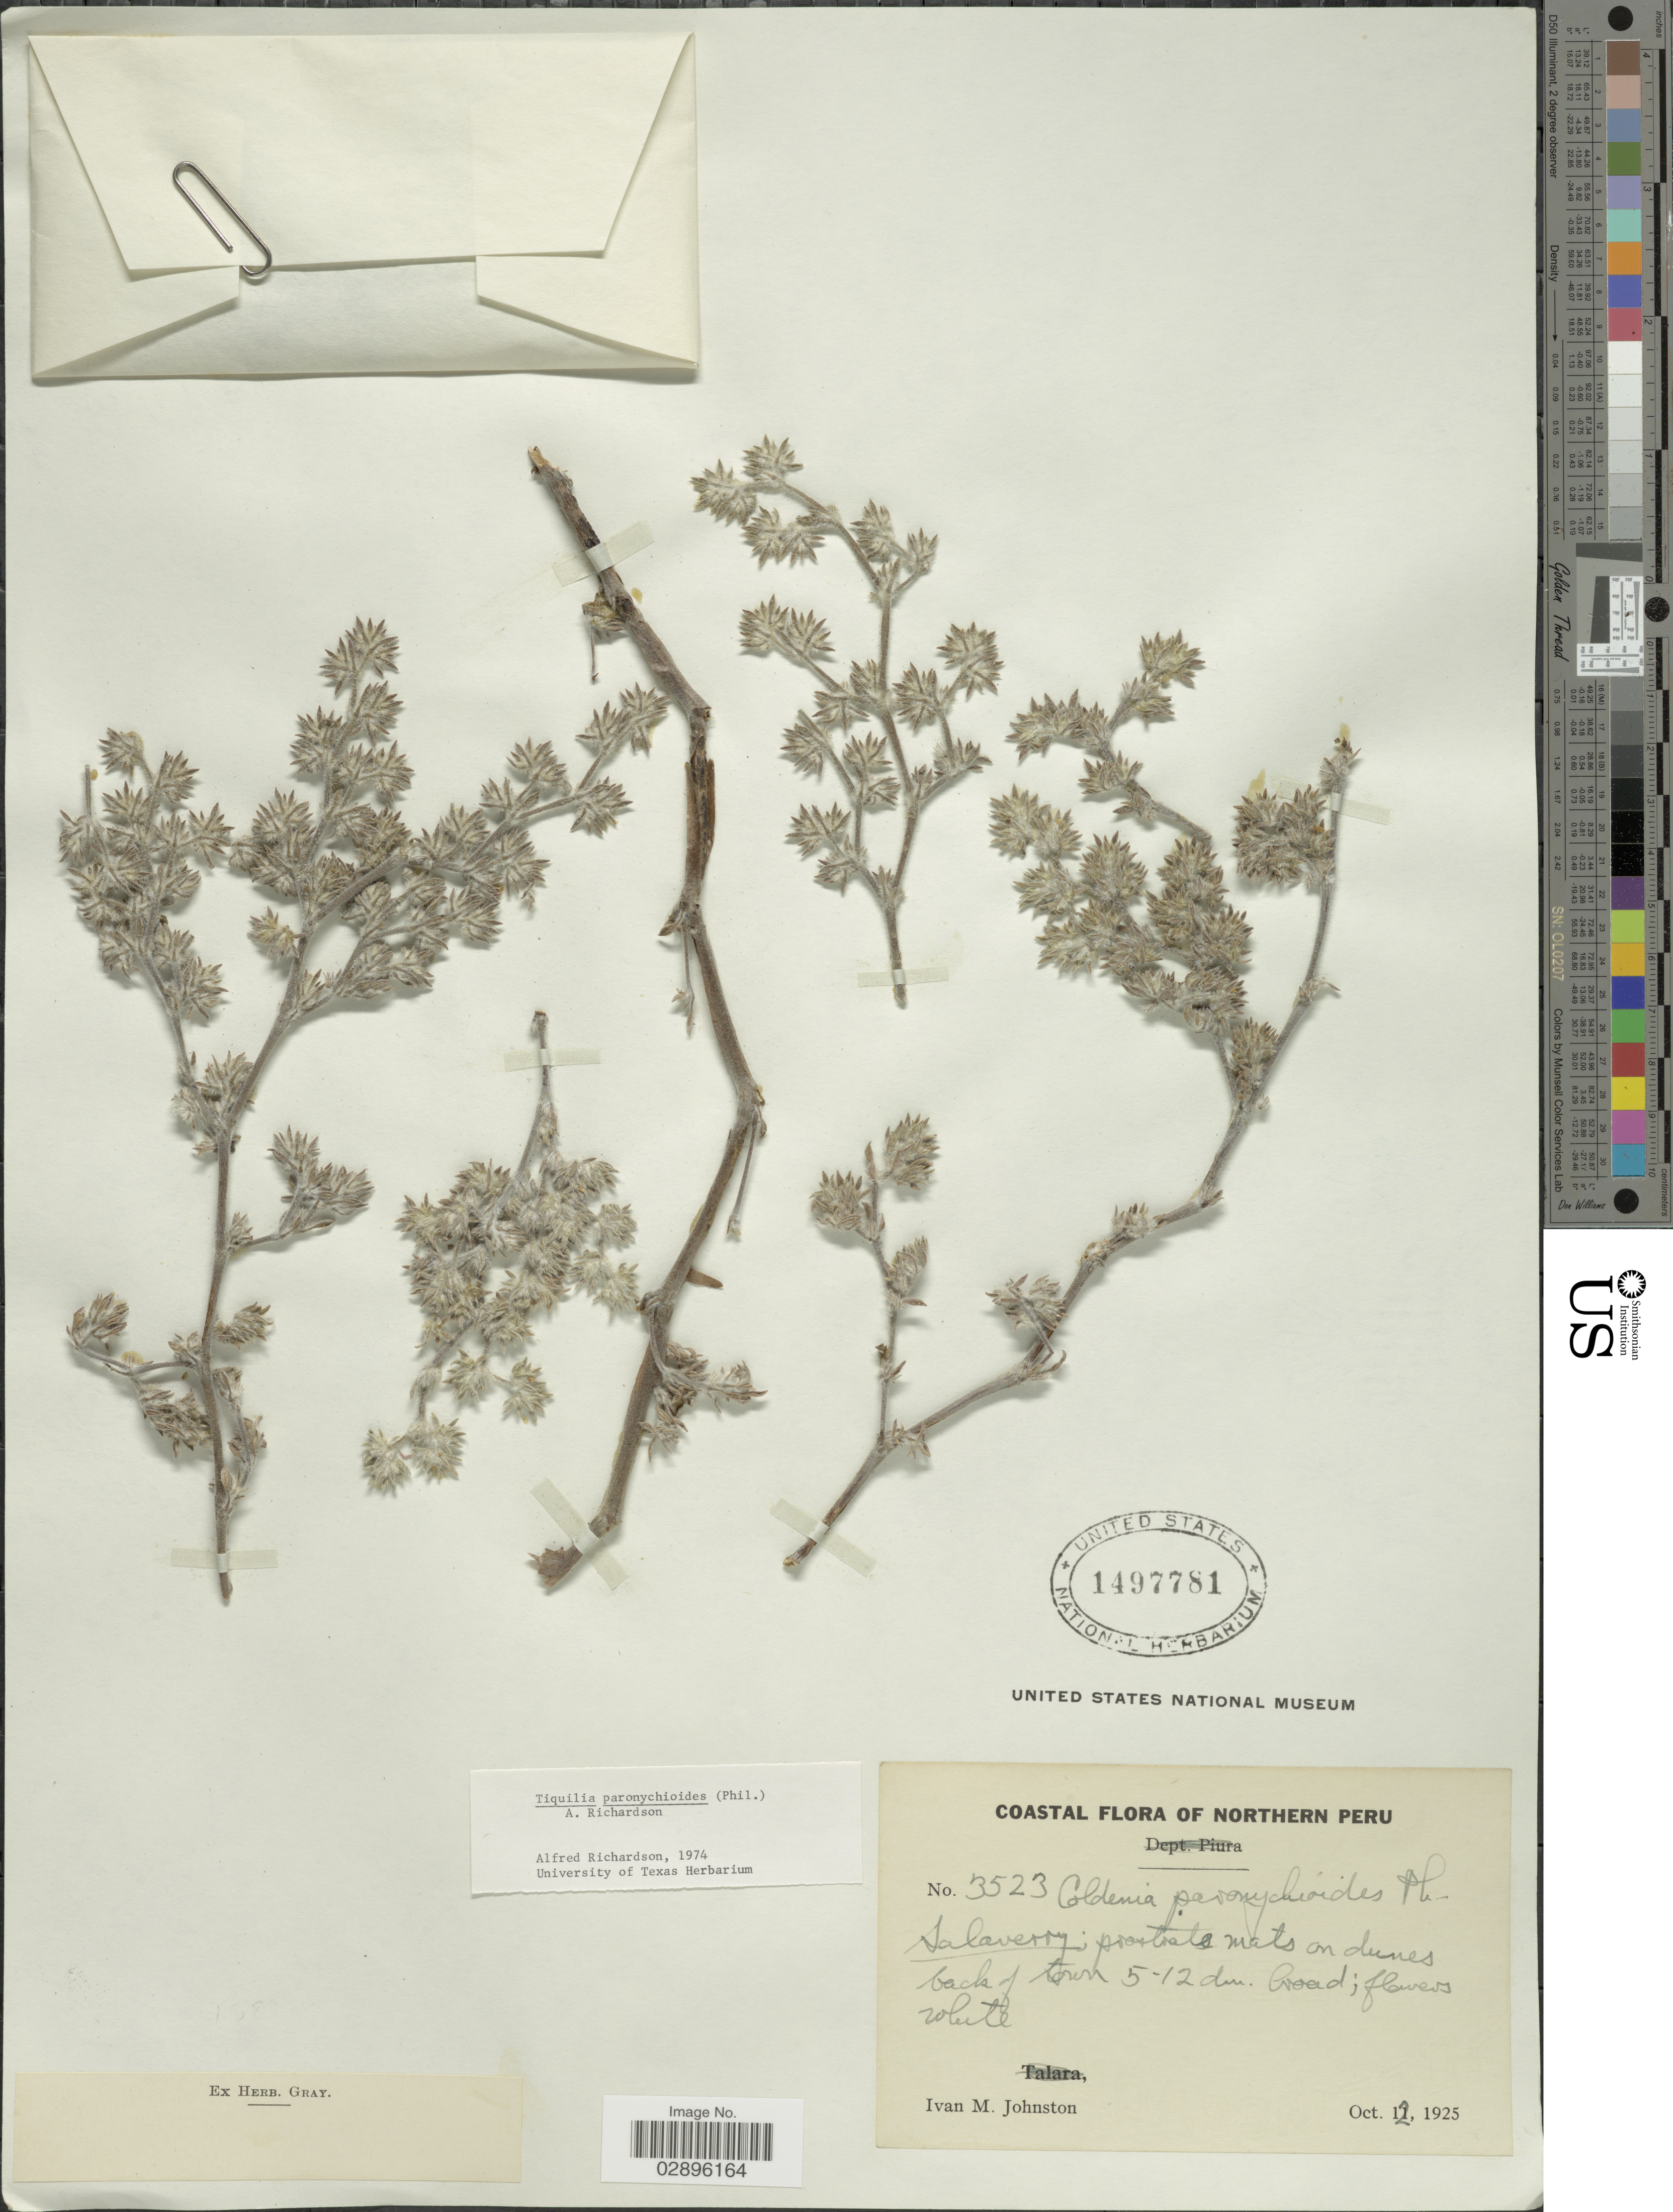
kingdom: Plantae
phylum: Tracheophyta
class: Magnoliopsida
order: Boraginales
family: Ehretiaceae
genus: Tiquilia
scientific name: Tiquilia paronychioides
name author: (Phil.) A.T. Richardson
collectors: I.M. Johnston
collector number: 3523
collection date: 1925-10-12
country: Peru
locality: Northern Peru.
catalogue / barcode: US 1497781